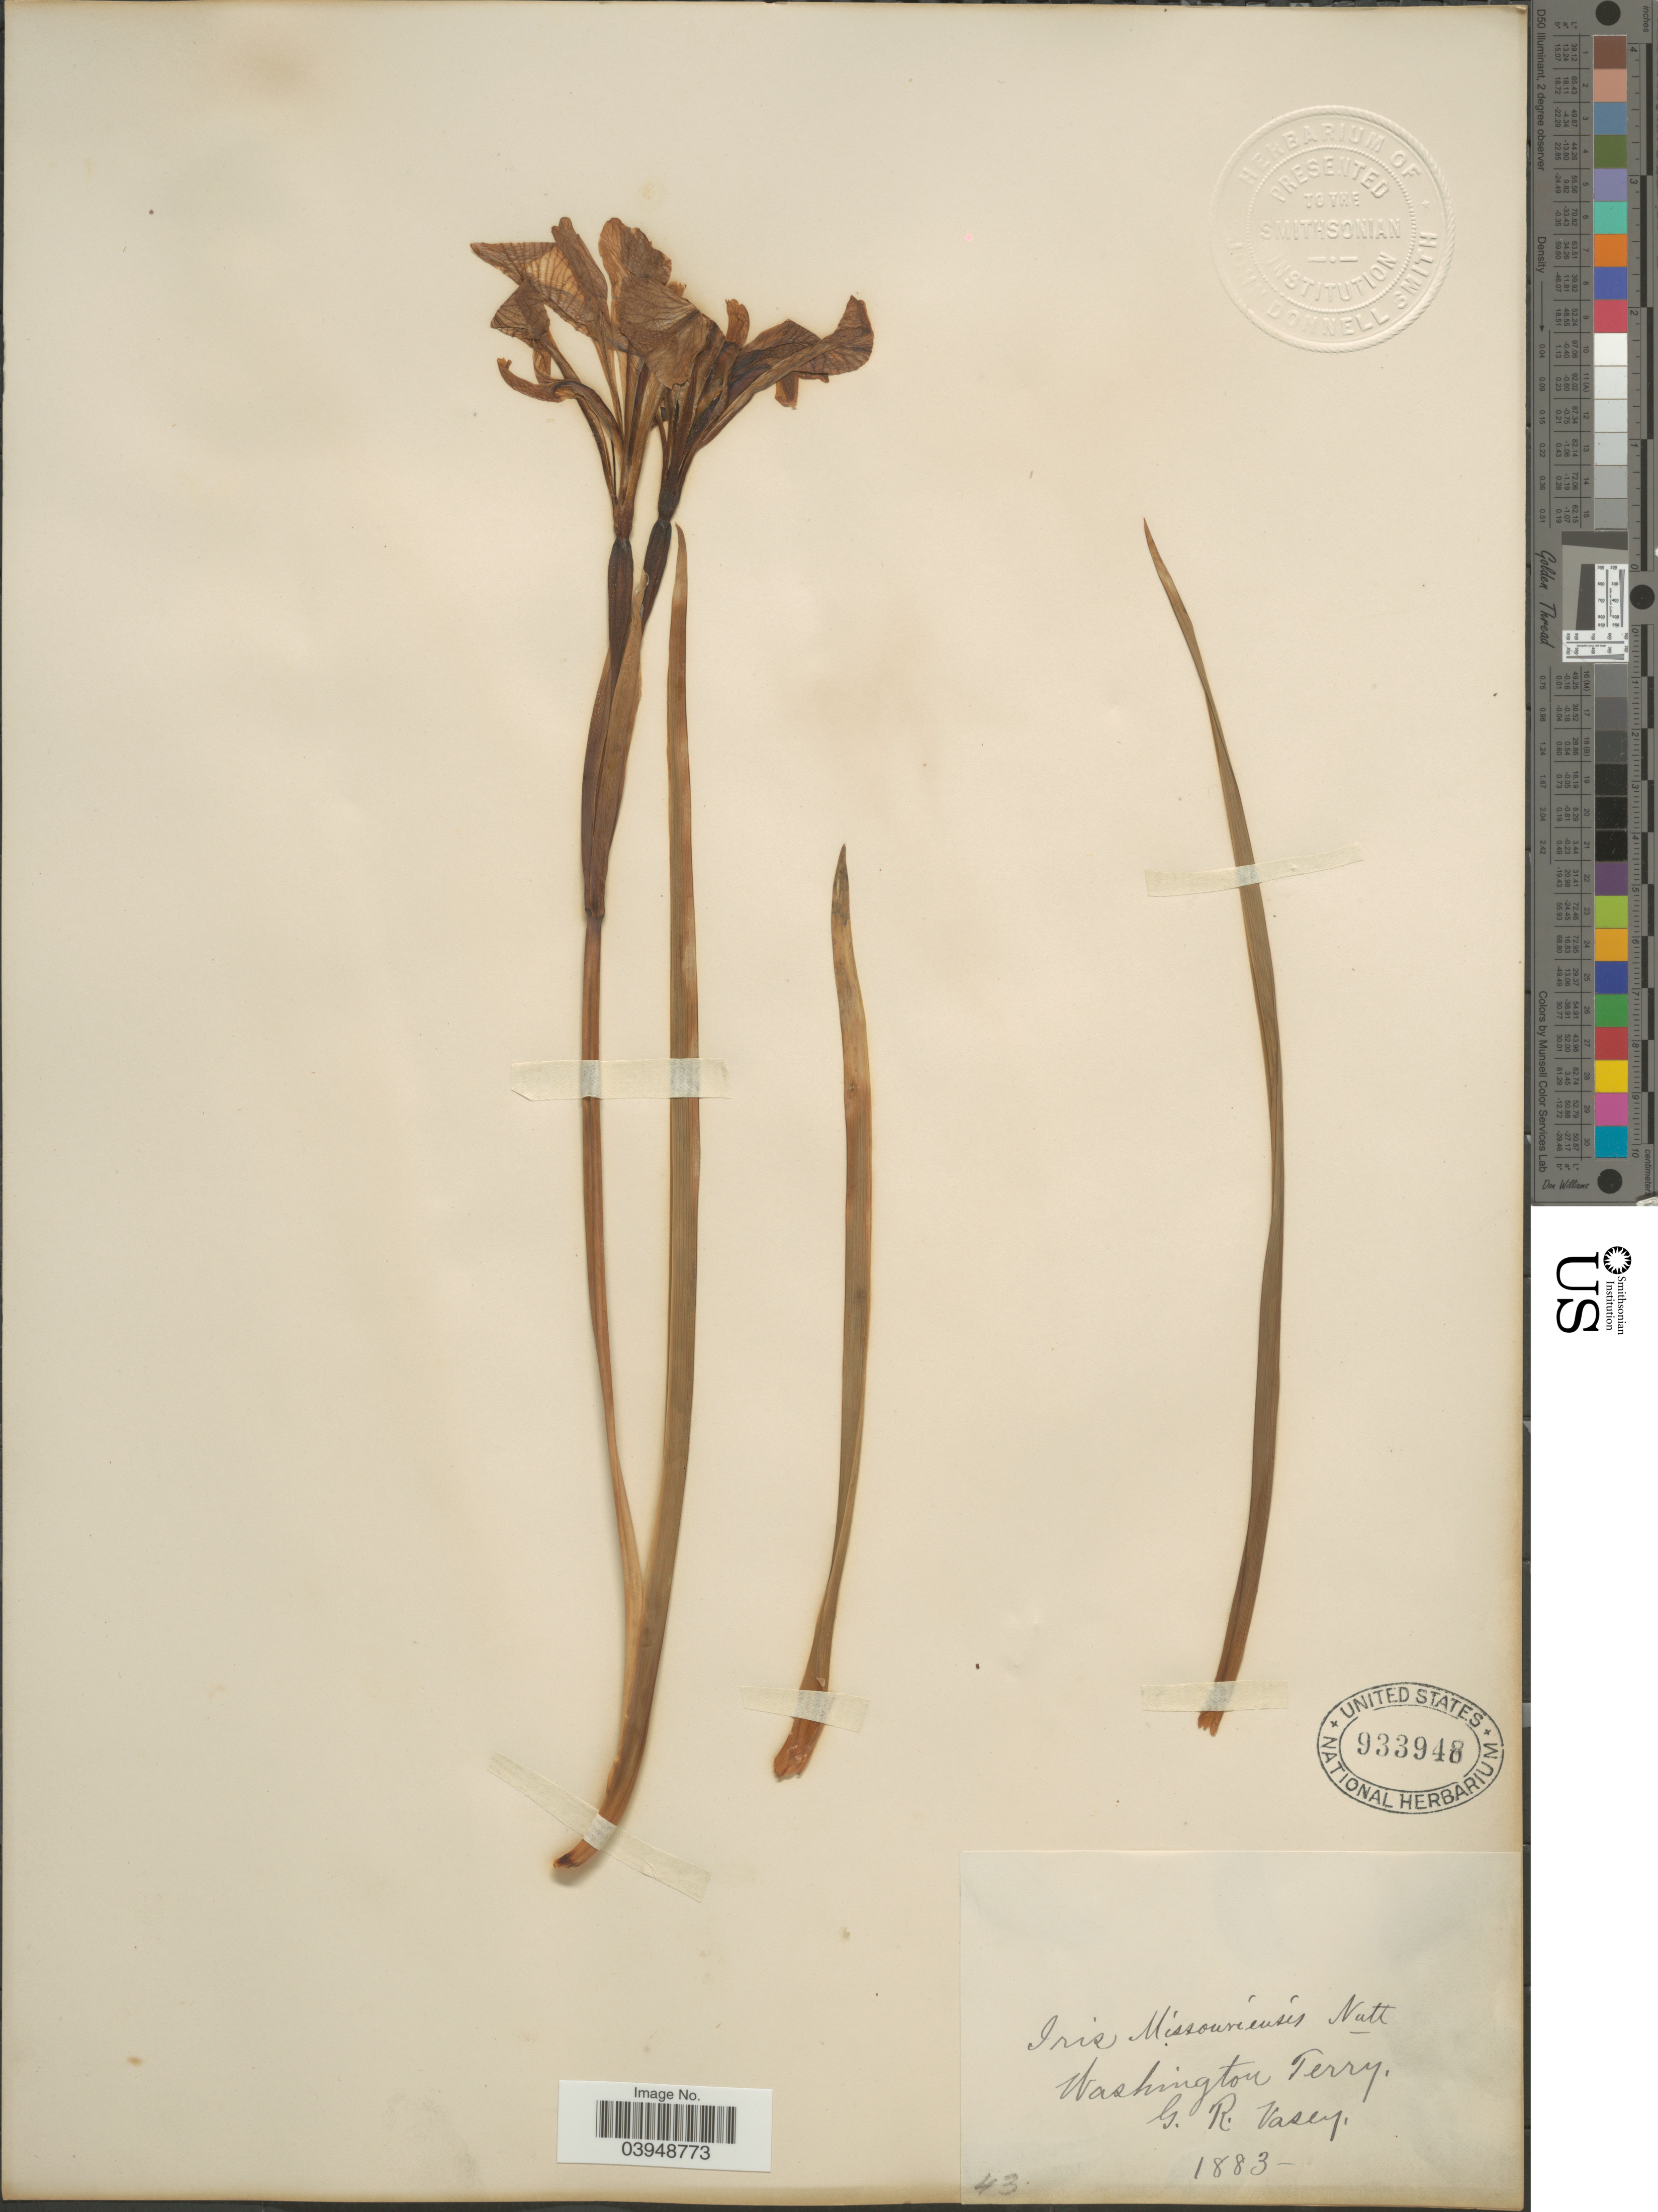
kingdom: Plantae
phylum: Tracheophyta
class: Liliopsida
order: Asparagales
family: Iridaceae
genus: Iris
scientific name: Iris missouriensis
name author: Nutt.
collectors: G. R. Vasey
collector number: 43?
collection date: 1883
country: United States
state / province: Washington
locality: Washington Terry.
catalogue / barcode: US 933948